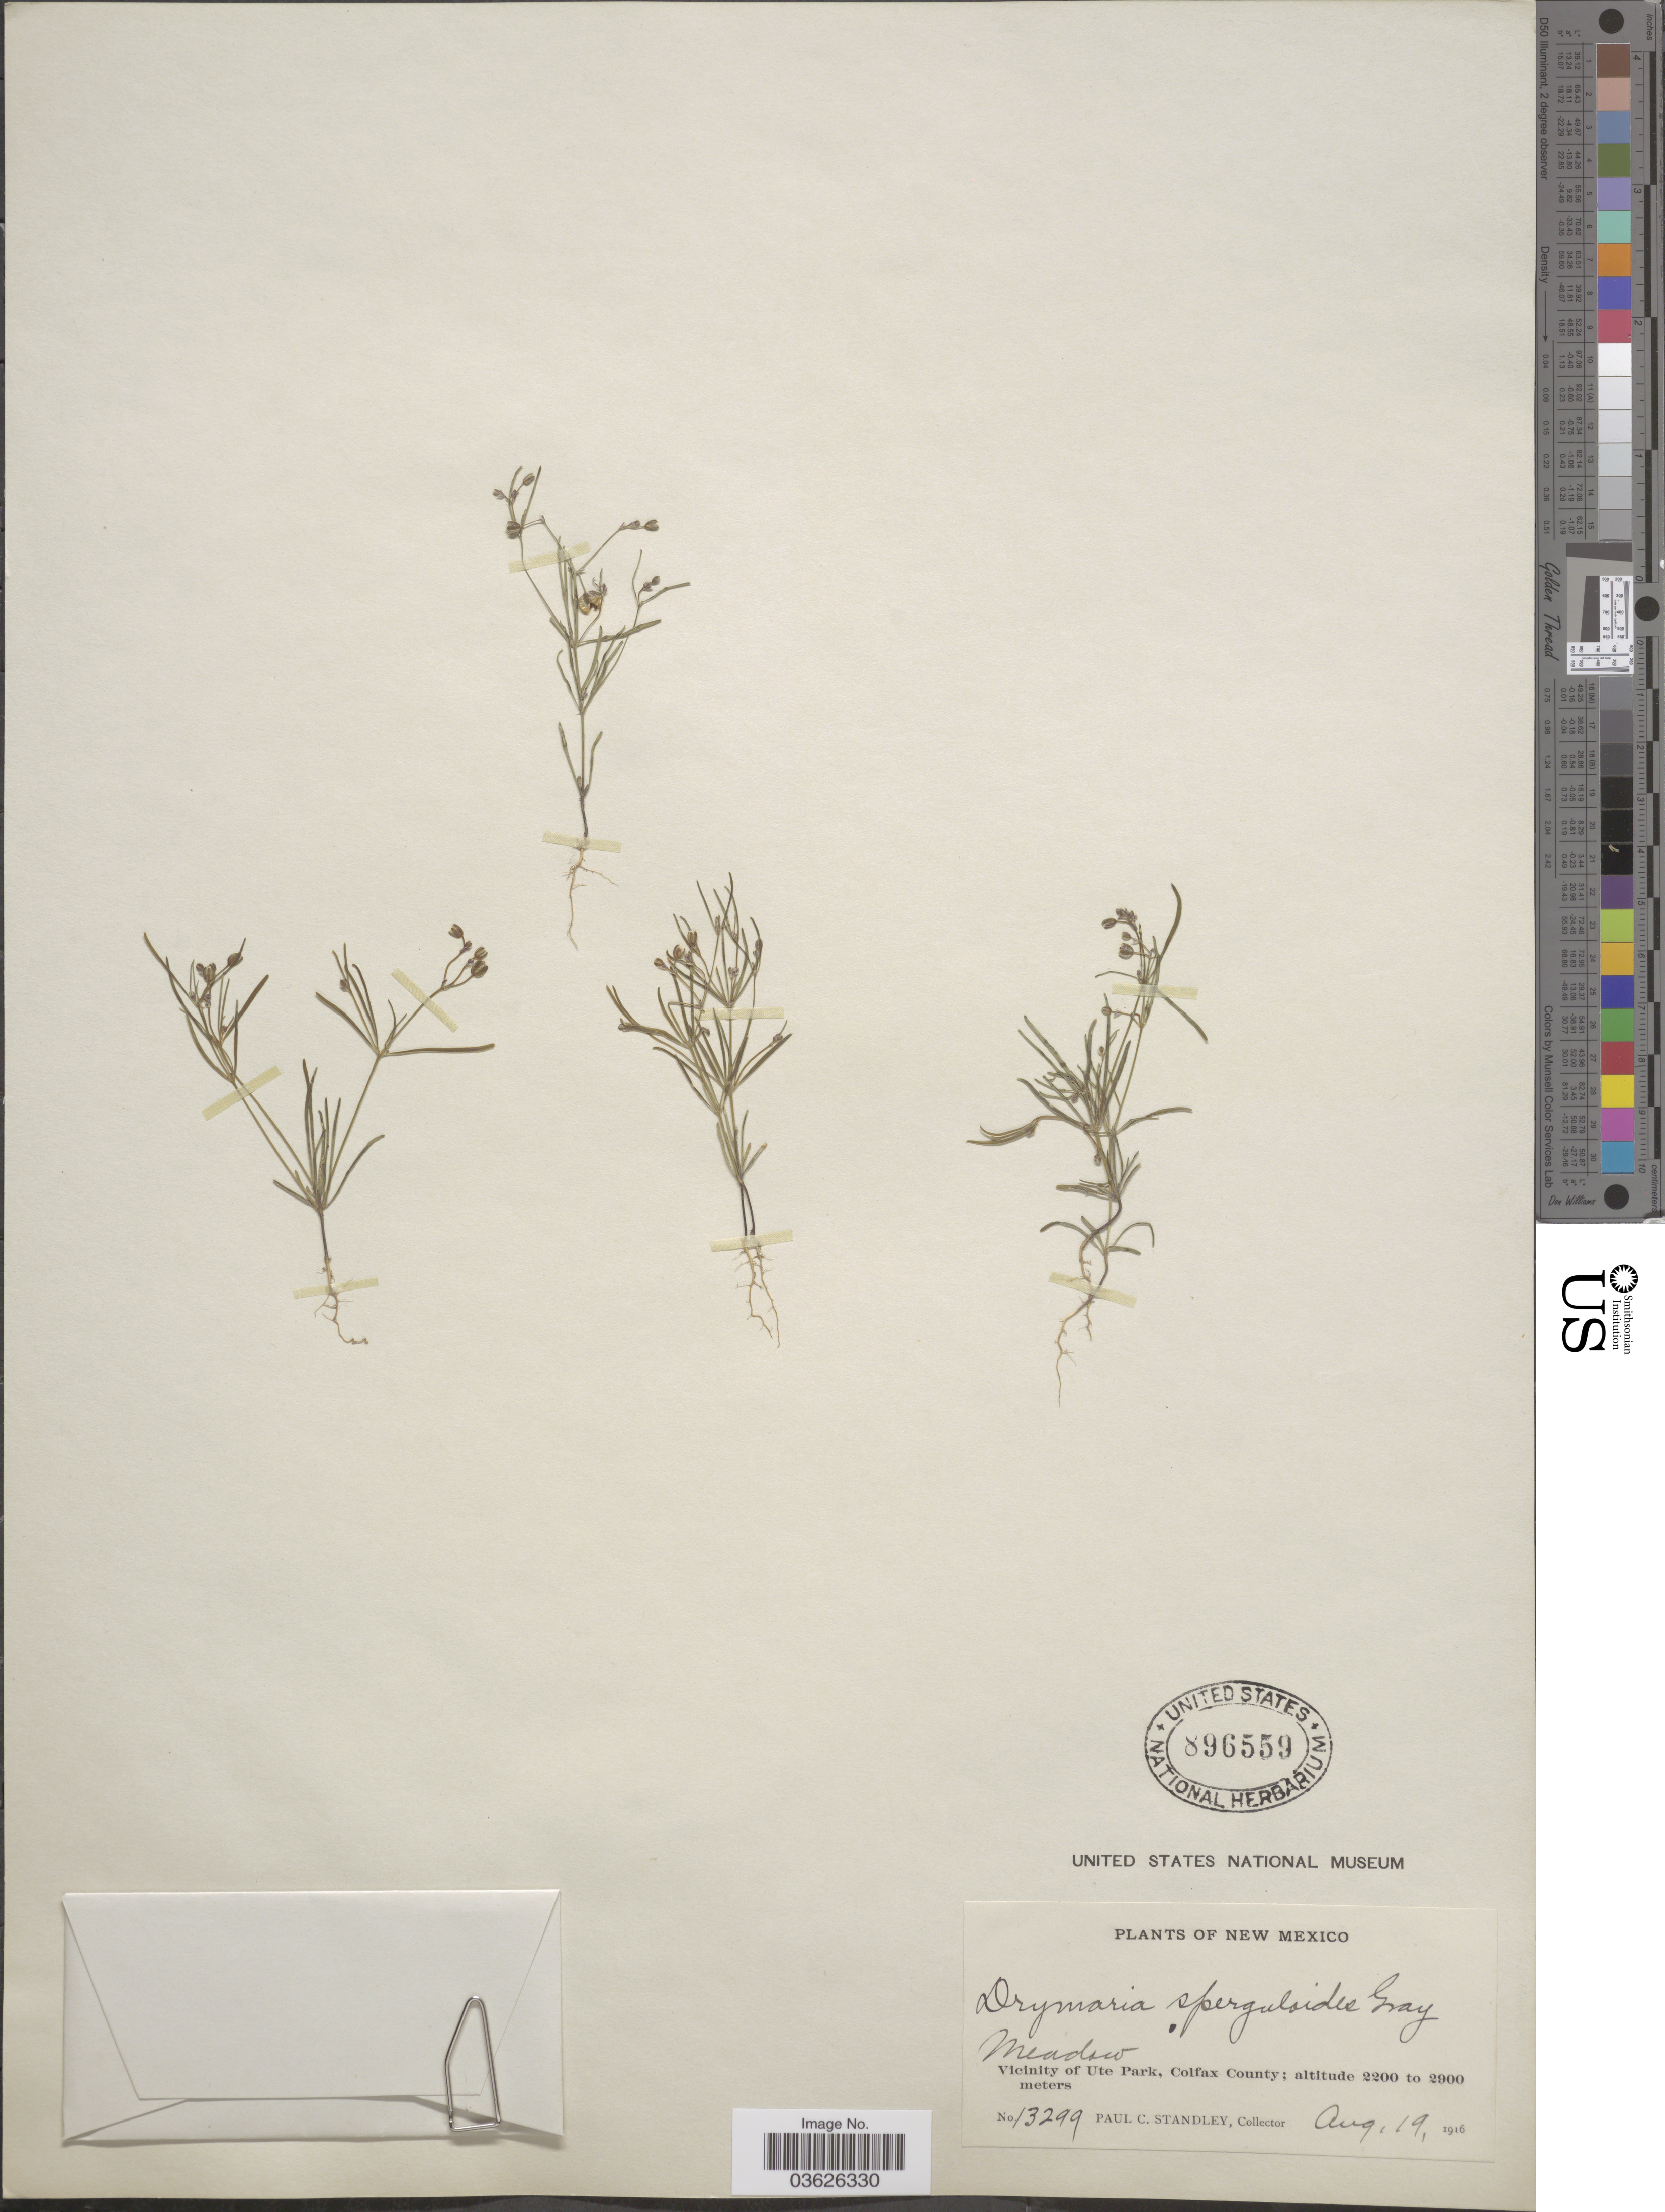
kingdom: Plantae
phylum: Tracheophyta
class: Magnoliopsida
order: Caryophyllales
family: Caryophyllaceae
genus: Drymaria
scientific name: Drymaria sperguloides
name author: A. Gray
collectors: P. C. Standley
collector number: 13299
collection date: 1916-08-19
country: United States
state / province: New Mexico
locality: Vicinity of Ute Park, Colfax County.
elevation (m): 2200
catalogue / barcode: US 896559